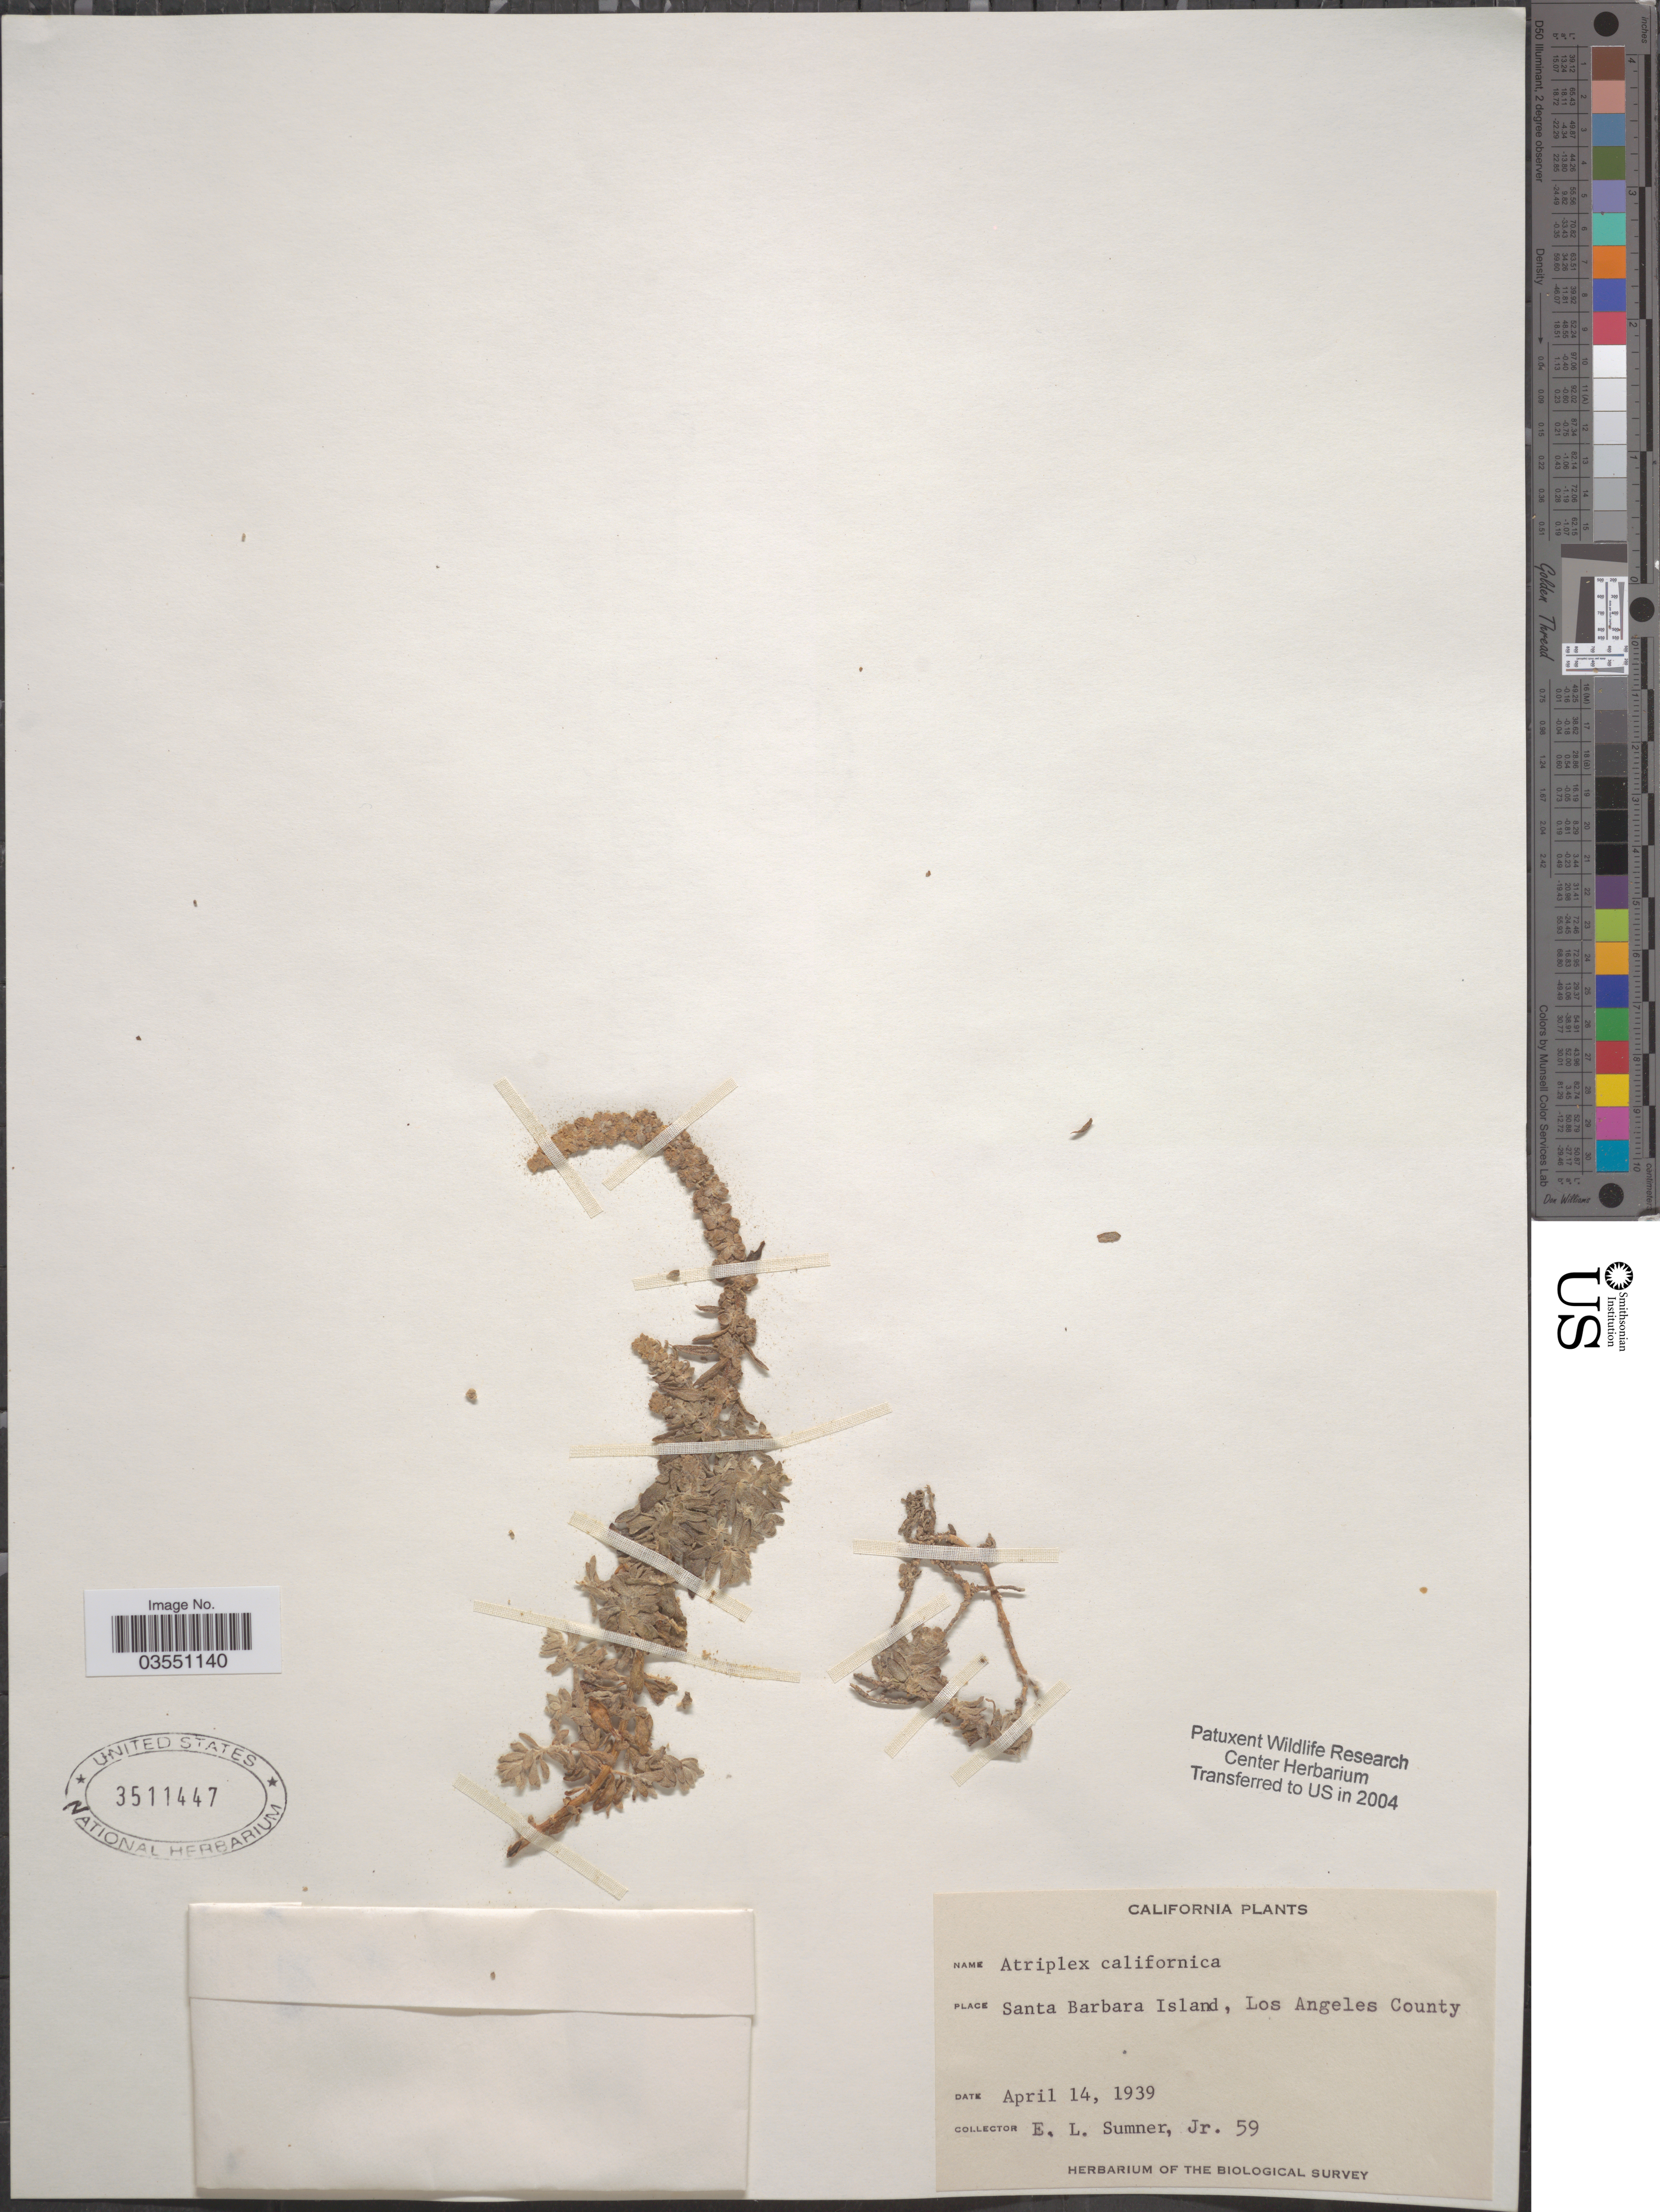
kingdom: Plantae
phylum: Tracheophyta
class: Magnoliopsida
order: Caryophyllales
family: Amaranthaceae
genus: Extriplex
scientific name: Extriplex californica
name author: (Moq.) E.H. Zacharias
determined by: Strong, Mark T., (BOT), Smithsonian Institution - National Museum of Natural History (UNITED STATES)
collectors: E. Sumner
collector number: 59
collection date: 1939-04-14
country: United States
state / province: California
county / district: Los Angeles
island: Santa Barbara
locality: Santa Barbara Island, Los Angeles County.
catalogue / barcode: US 3511447